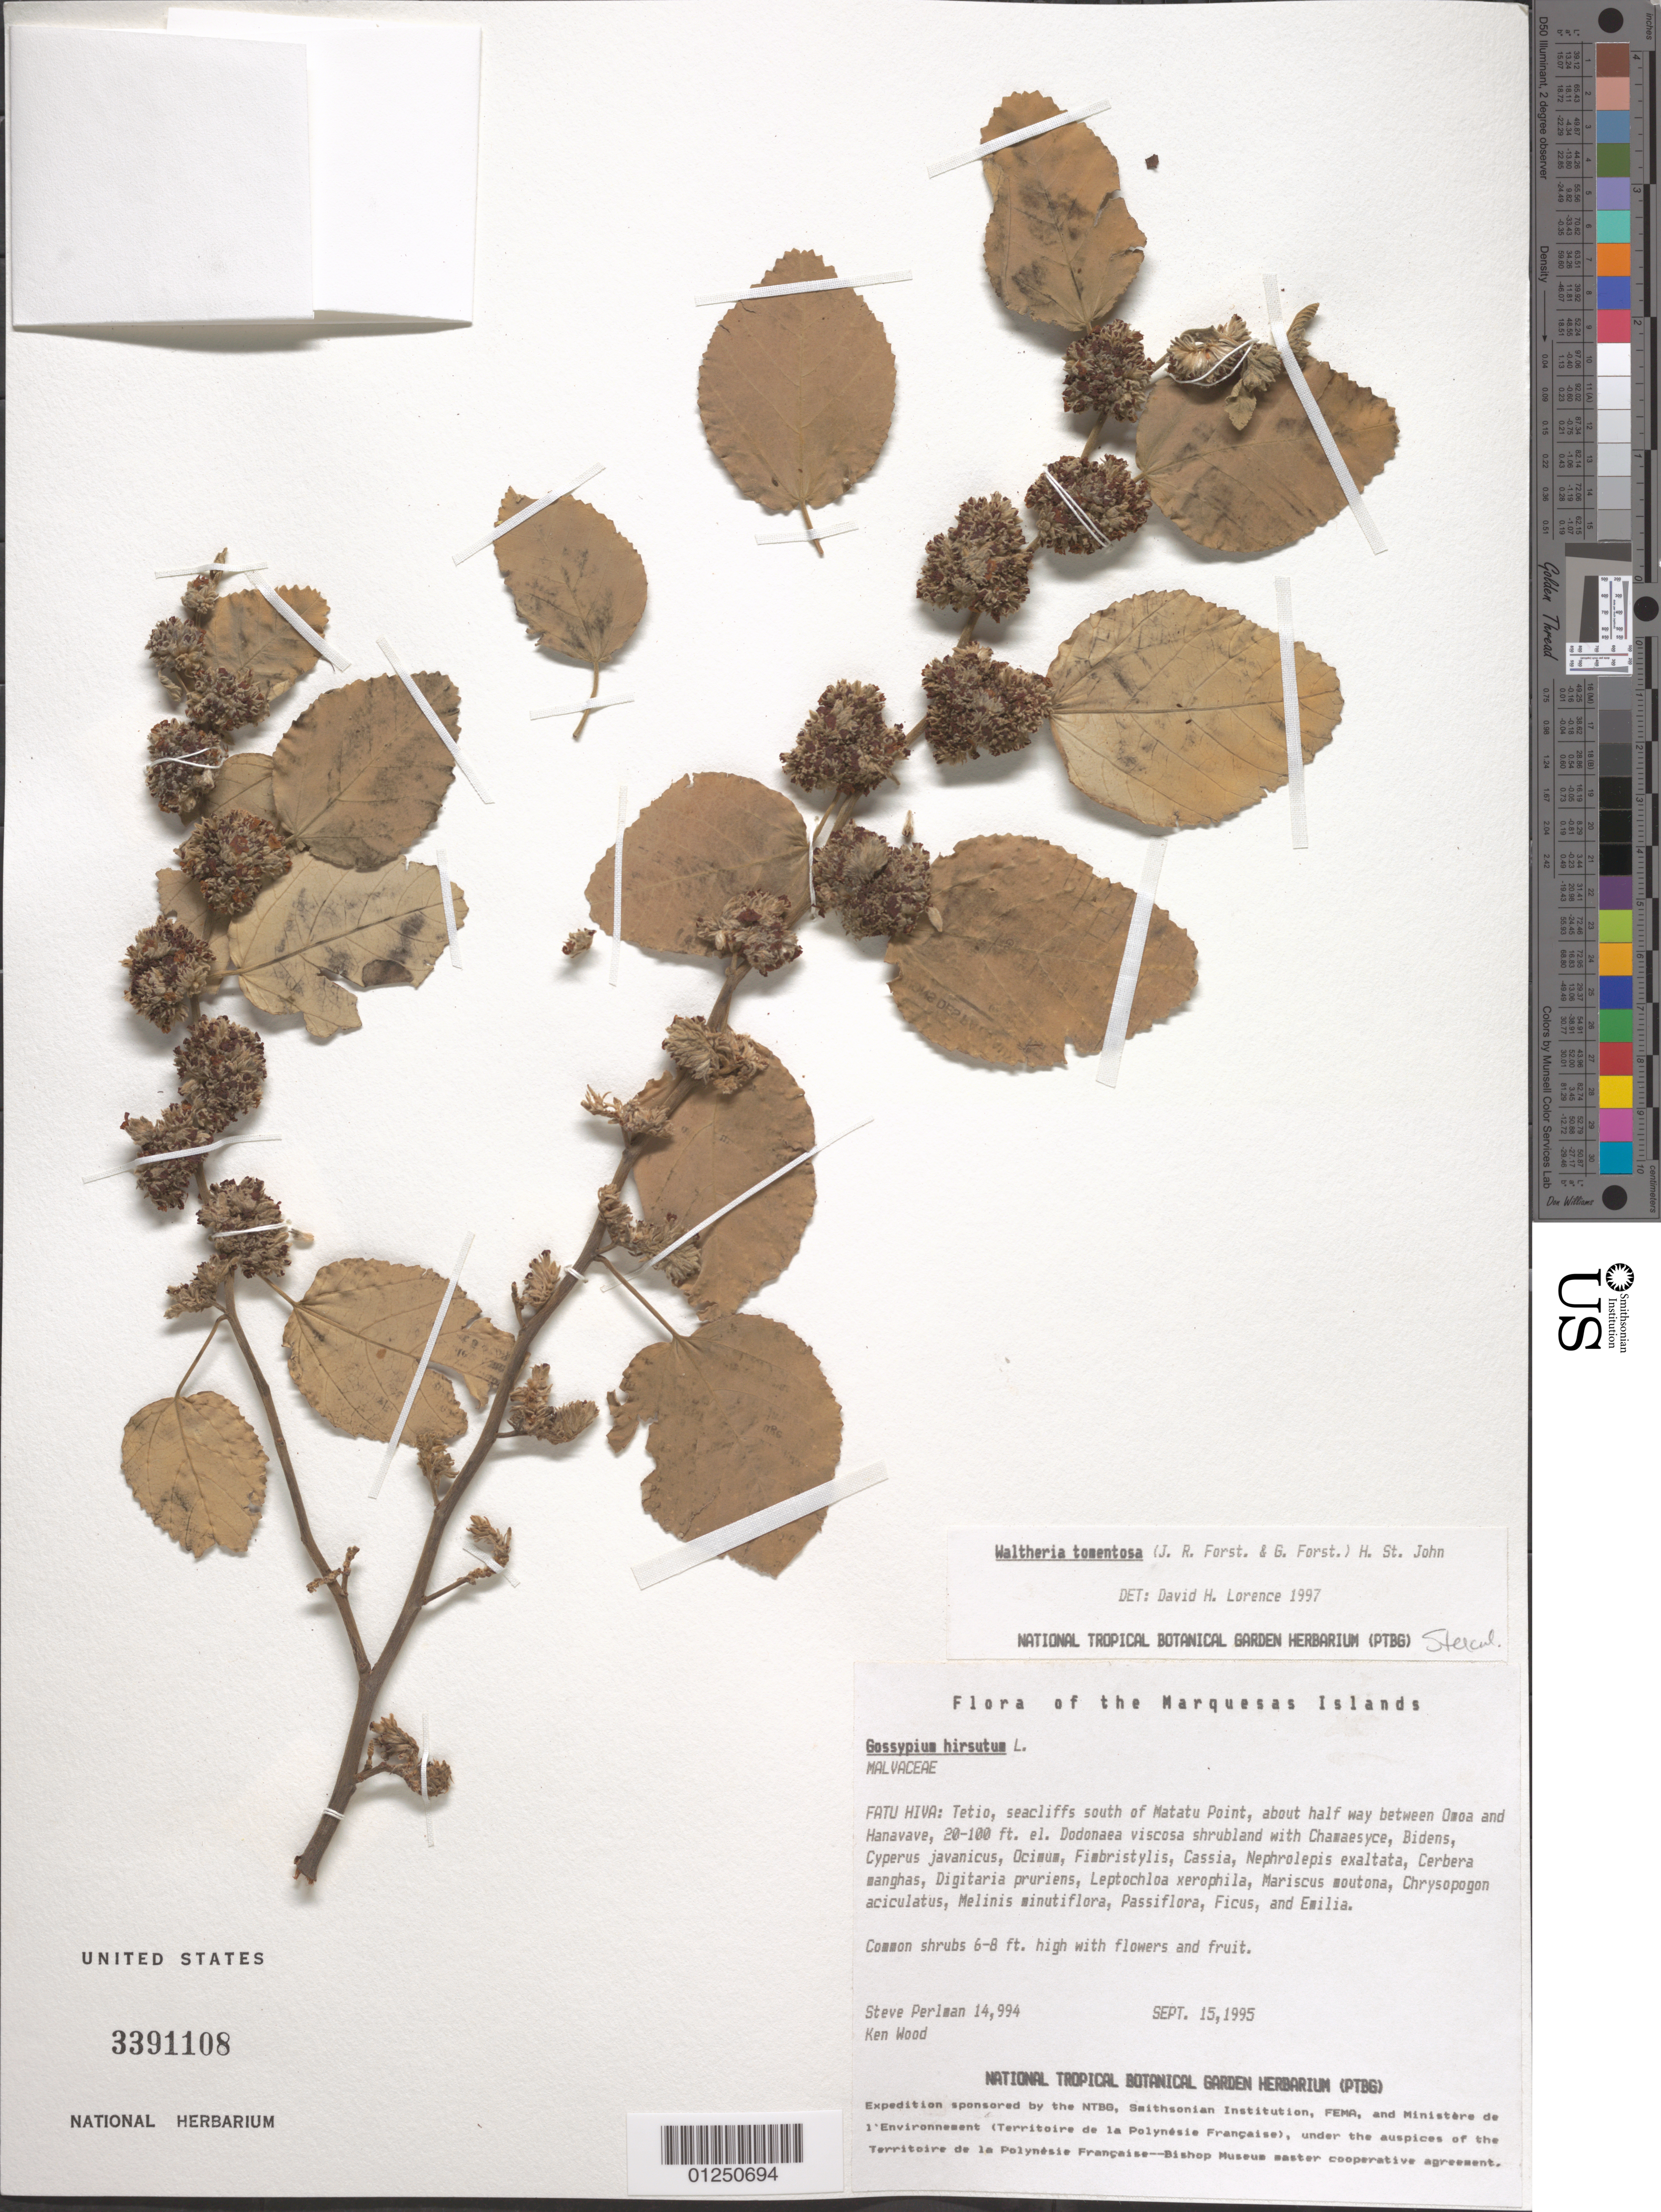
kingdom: Plantae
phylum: Tracheophyta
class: Magnoliopsida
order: Malvales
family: Malvaceae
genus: Waltheria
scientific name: Waltheria tomentosa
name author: (J.R. Forst. & G. Forst.) H. St. John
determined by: Lorence, David H., (PTBG), National Tropical Botanical Garden (UNITED STATES)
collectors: S. P. Perlman & K. R. Wood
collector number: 14994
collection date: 1995-09-15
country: French Polynesia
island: Fatu Hiva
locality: Tetio, seacliffs between 'Omo'a and Hanavave, Tetio lies S of Matatu Point, about half way to 'Omo'a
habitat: In Dodonaea viscosa shrubland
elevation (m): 6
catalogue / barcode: US 3391108